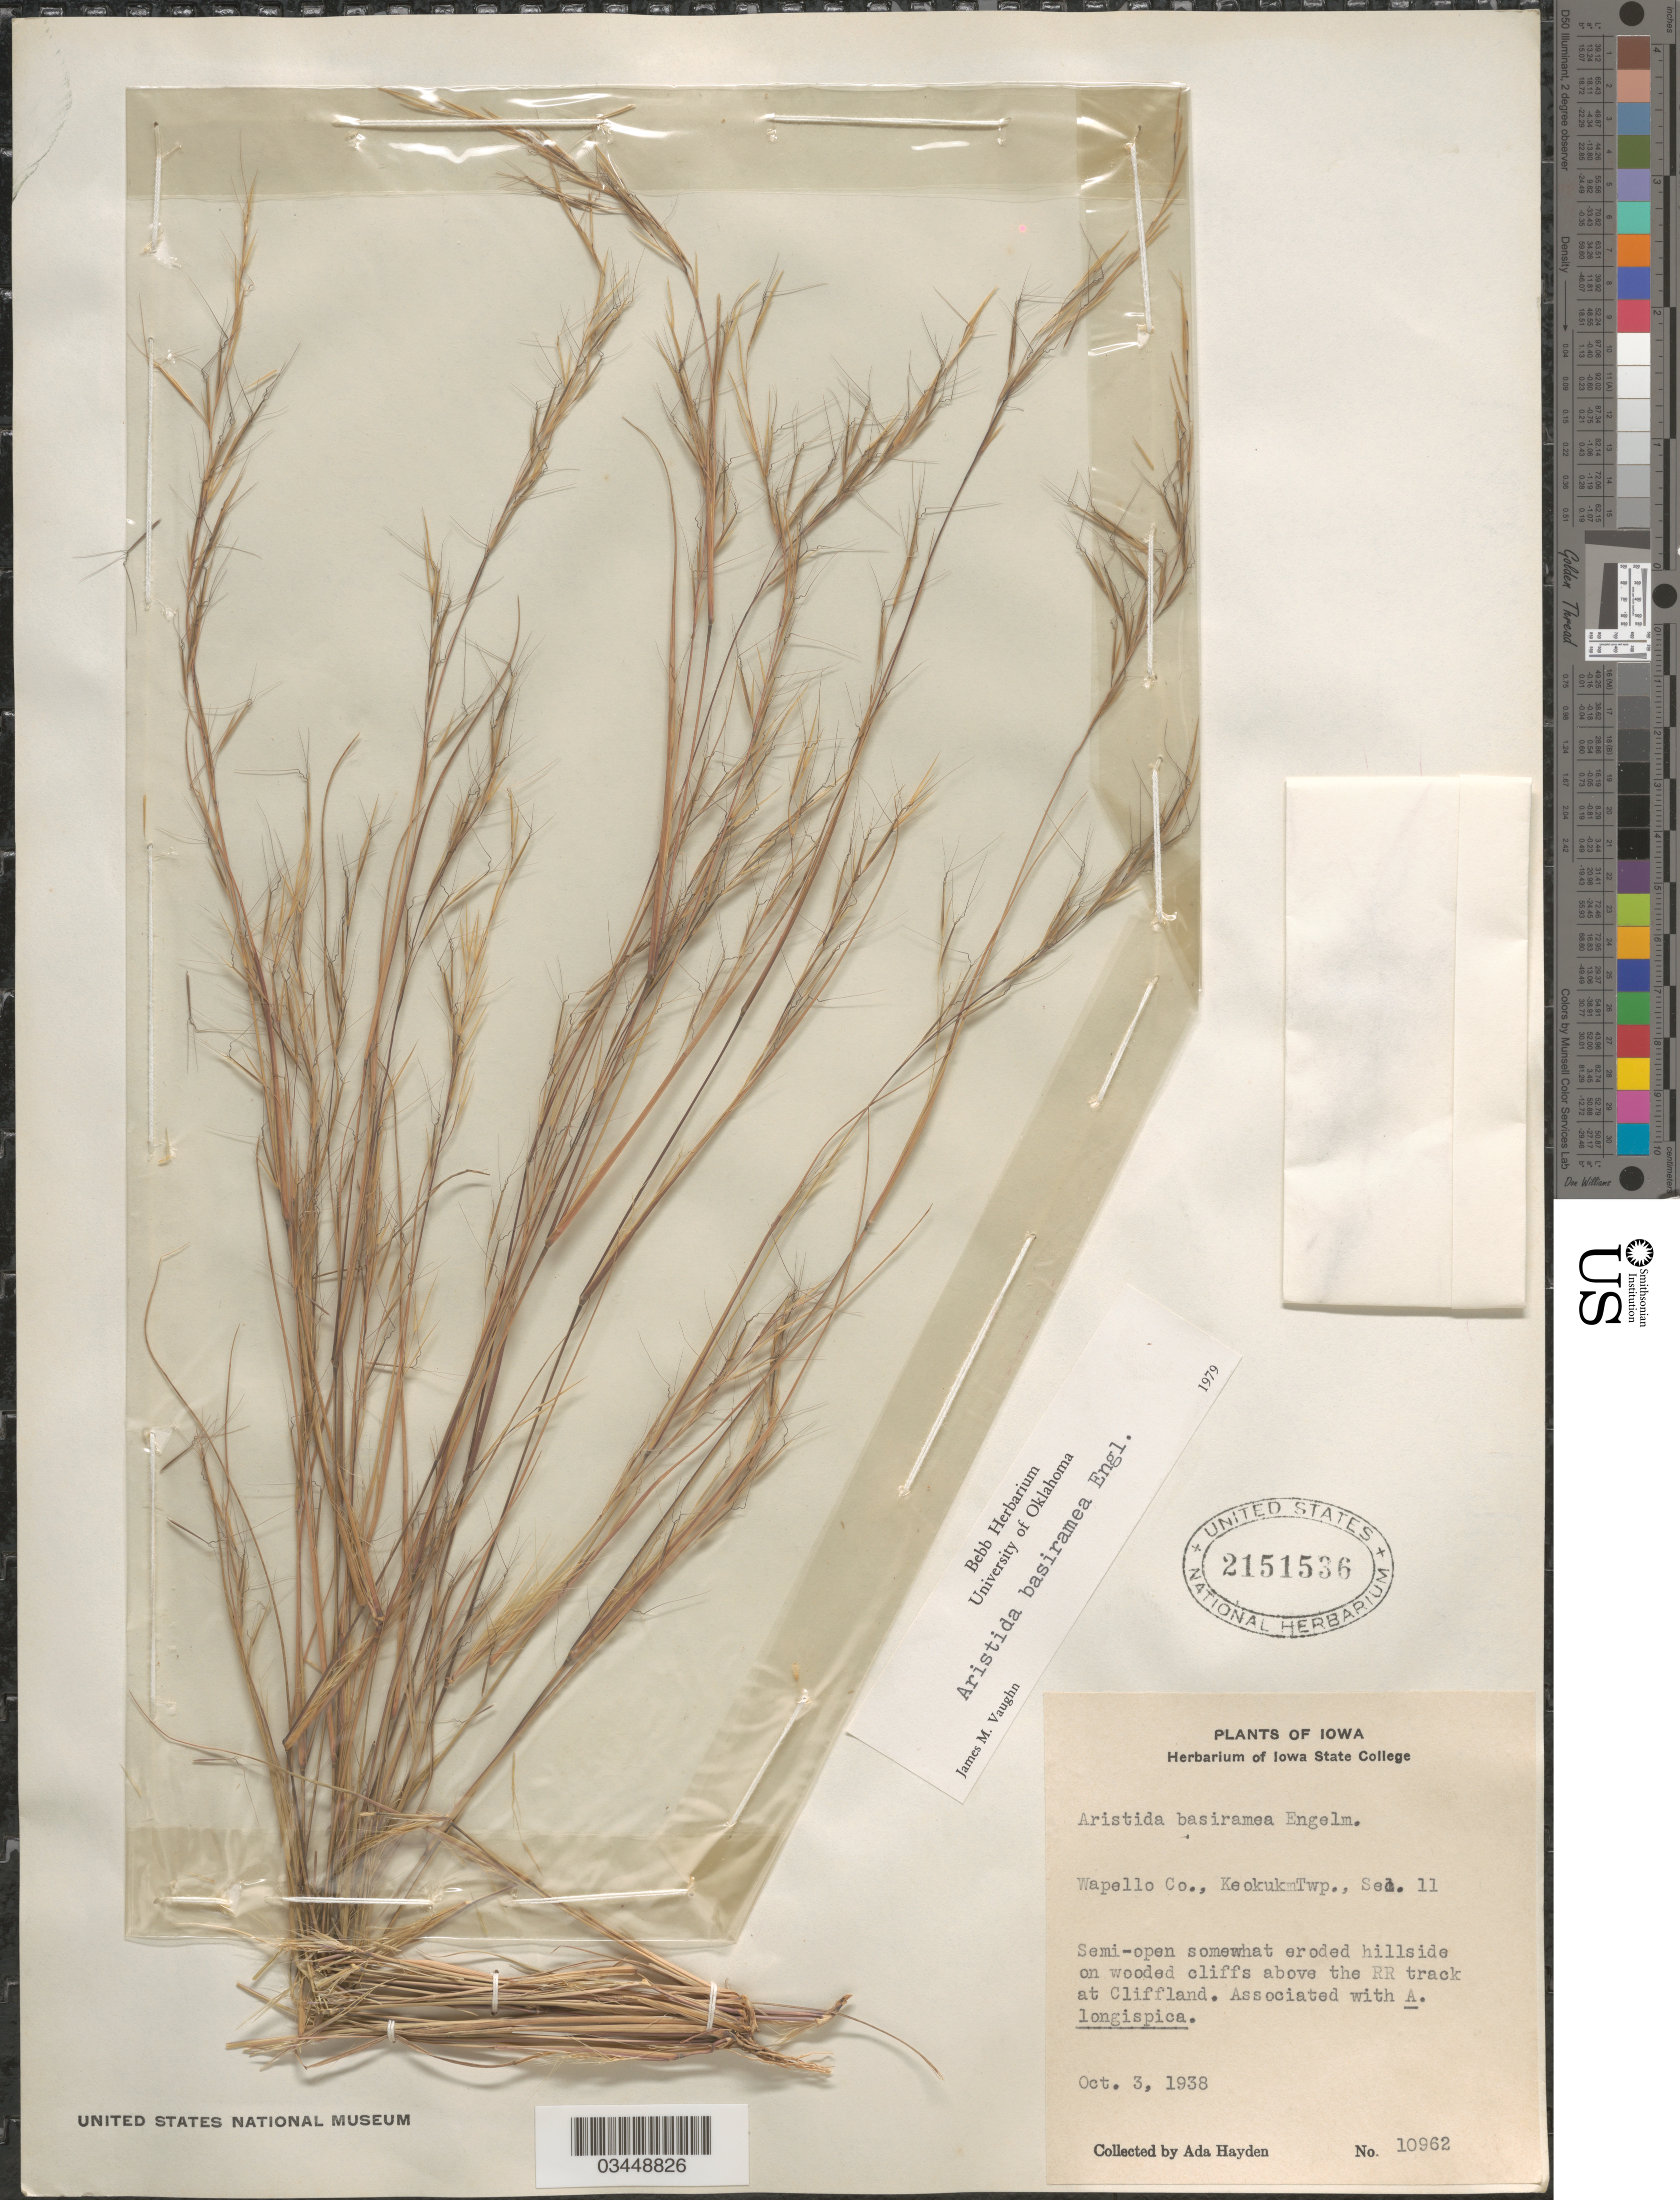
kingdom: Plantae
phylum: Tracheophyta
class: Liliopsida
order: Poales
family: Poaceae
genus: Aristida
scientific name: Aristida basiramea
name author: Engelm. ex Vasey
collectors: Ada Hayden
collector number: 10962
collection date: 1938-10-03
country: United States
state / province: Iowa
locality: Wapello Co., Keokuk Twp., Sec. 11. Semi-open somewhat eroded hillside on wooded cliffs above the RR track at Cliffland.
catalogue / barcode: US 2151536